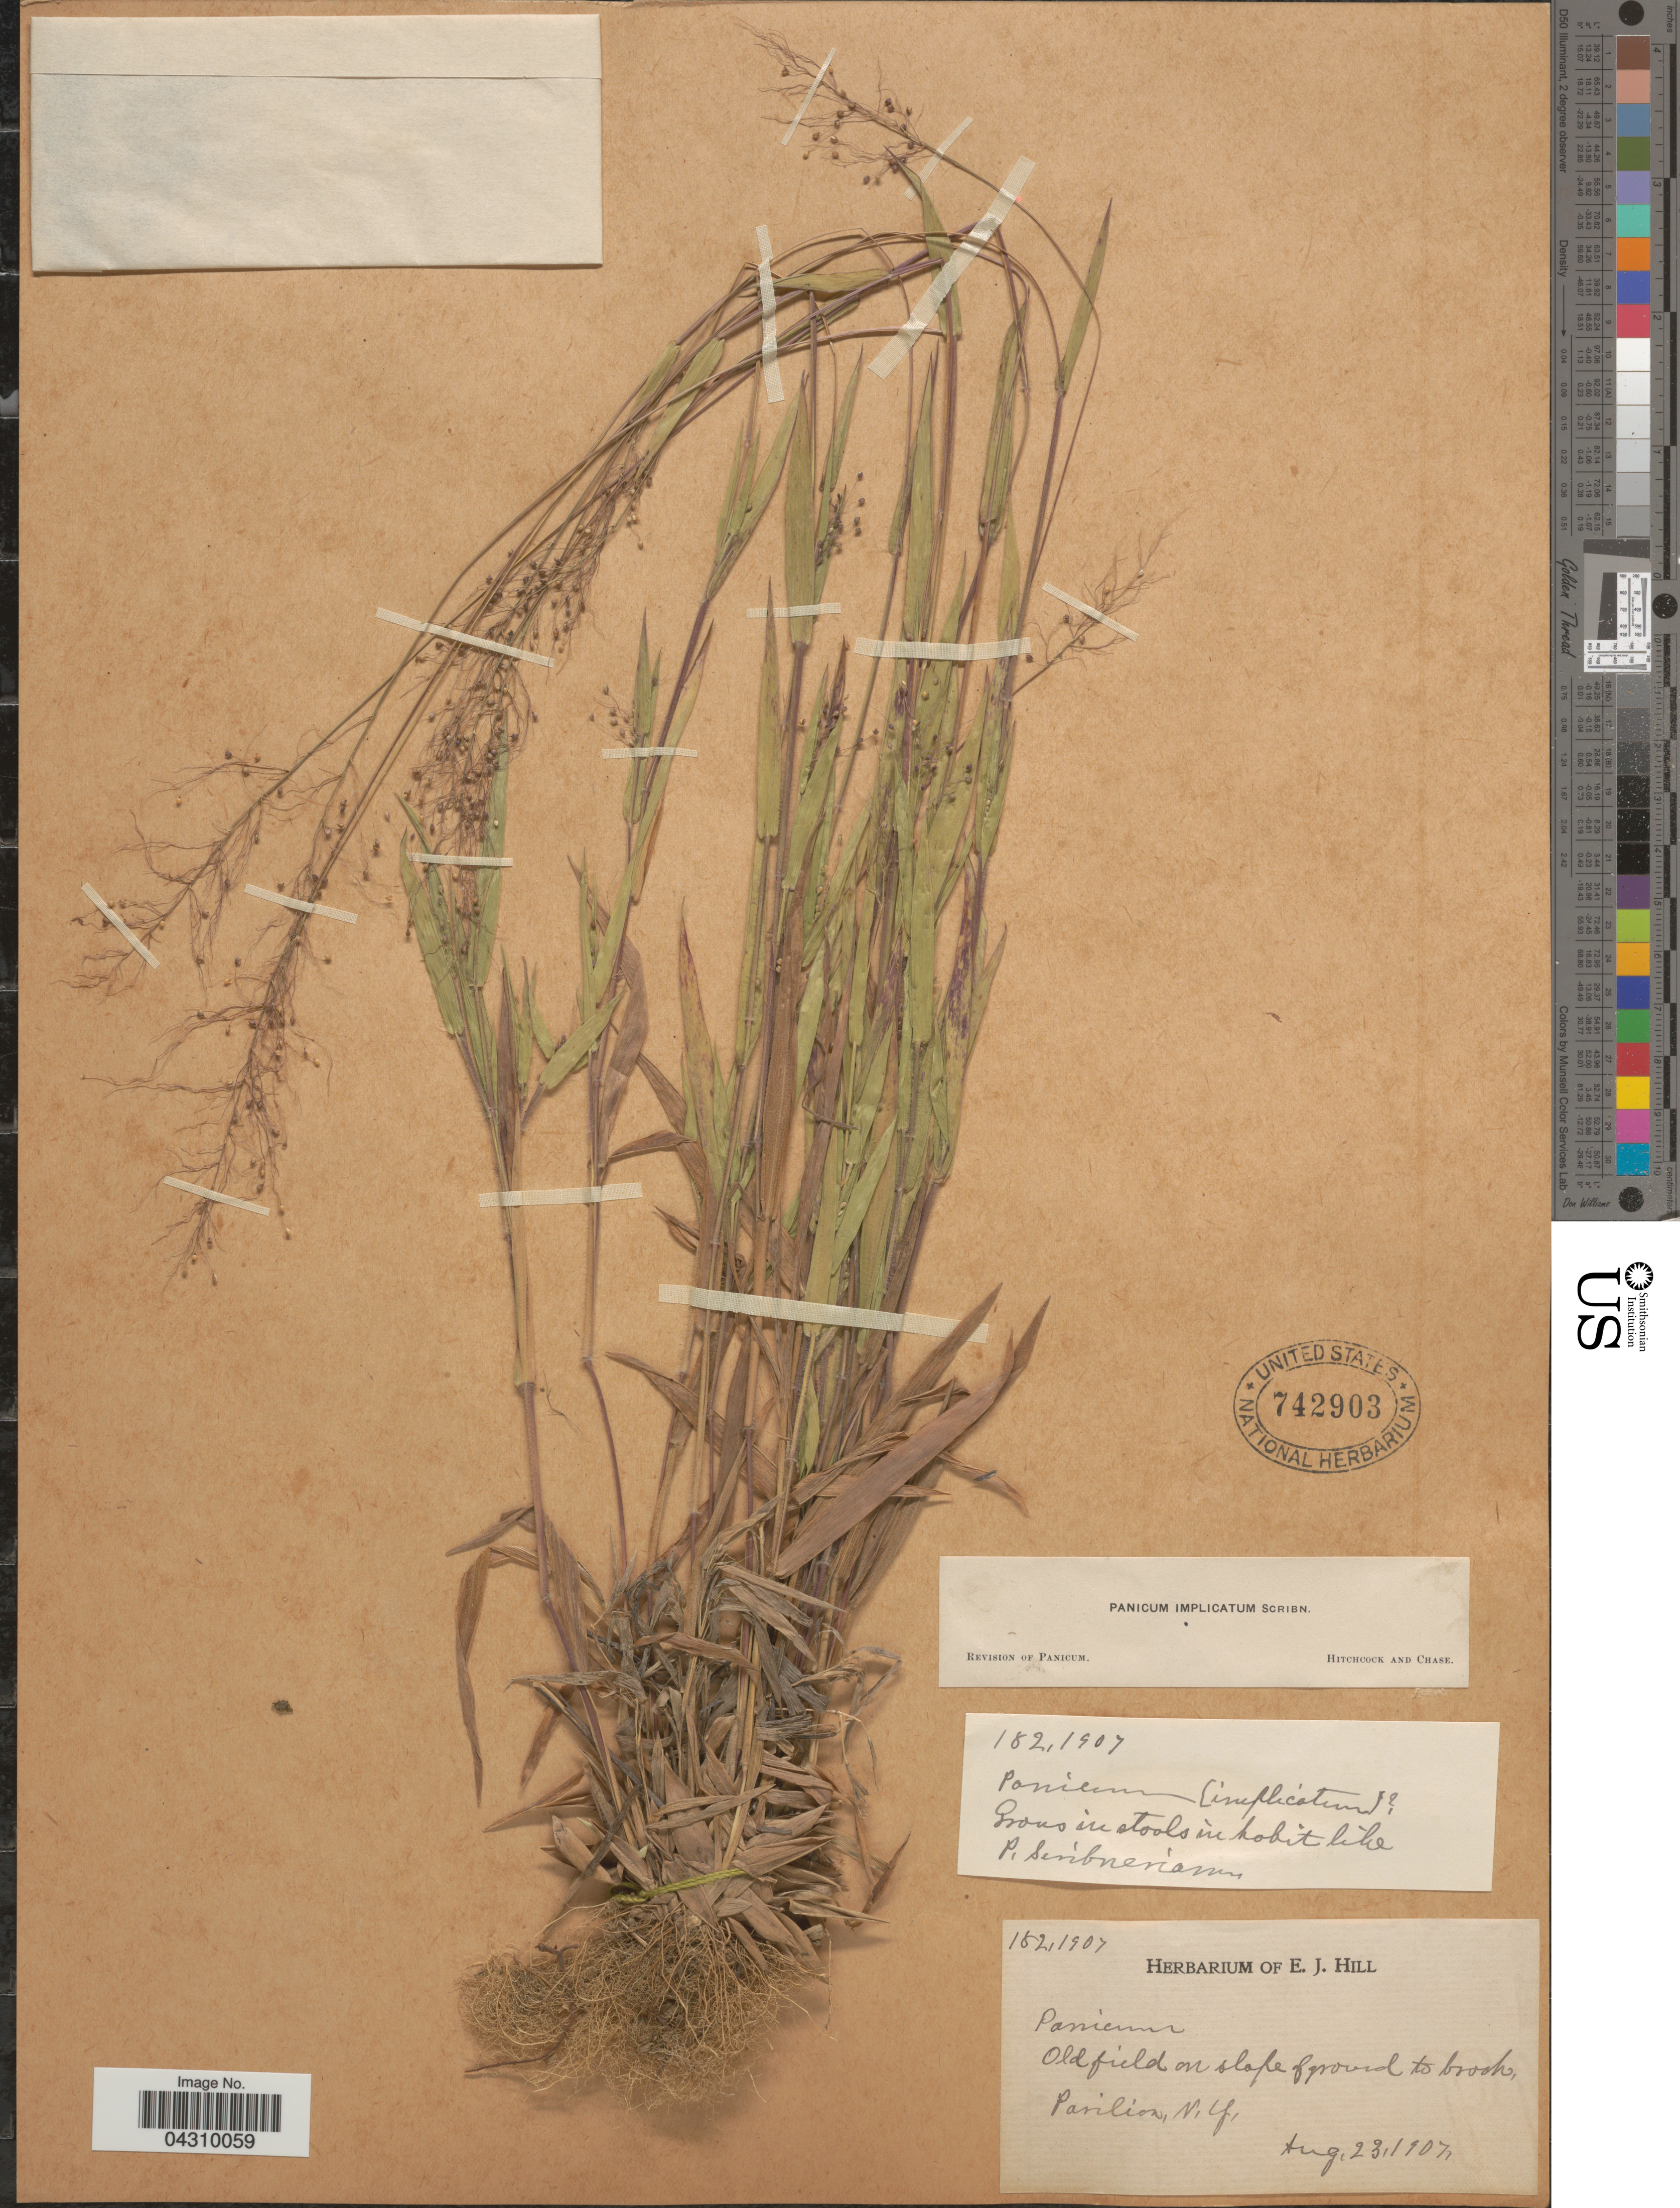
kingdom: Plantae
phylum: Tracheophyta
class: Liliopsida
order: Poales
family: Poaceae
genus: Dichanthelium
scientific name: Dichanthelium acuminatum var. acuminatum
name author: (Sw.) Gould & C.A. Clark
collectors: Ex herb. E. J. Hill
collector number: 182,1907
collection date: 1907-08-23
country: United States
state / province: New York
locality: Old field on slope of ground to brooks. Pavilion.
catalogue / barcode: US 742903